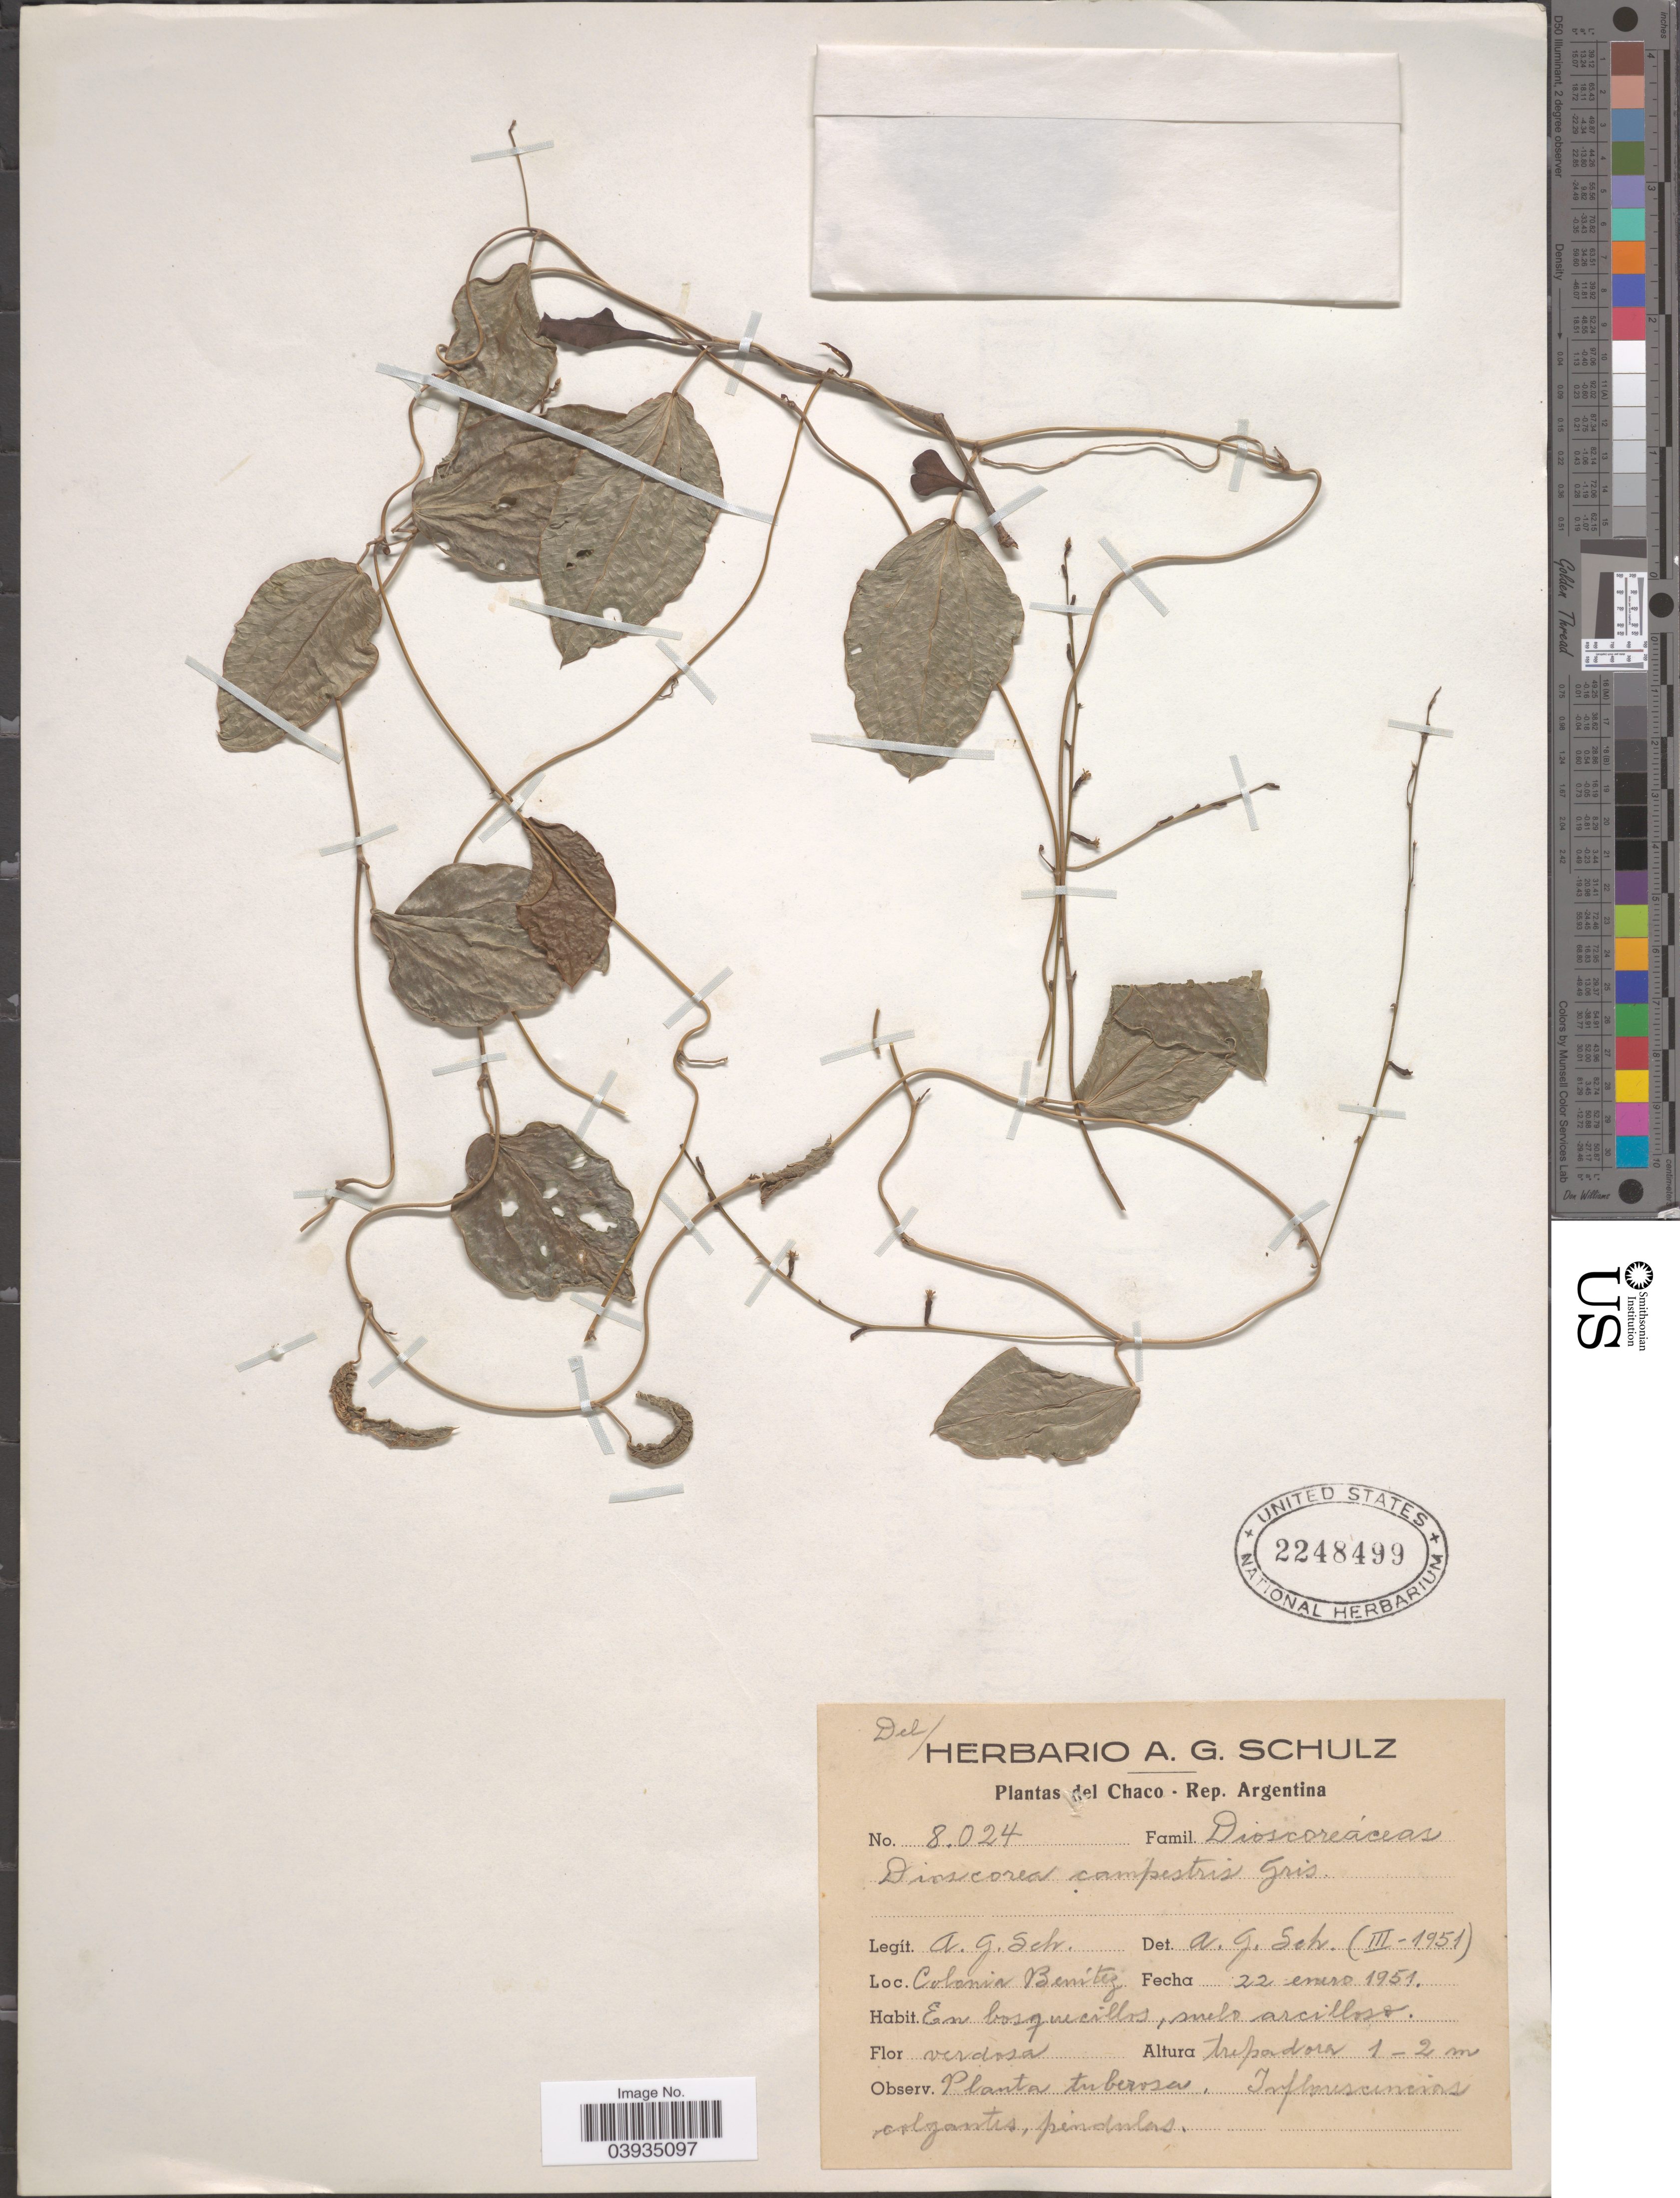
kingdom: Plantae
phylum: Tracheophyta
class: Liliopsida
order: Dioscoreales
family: Dioscoreaceae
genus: Dioscorea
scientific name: Dioscorea campestris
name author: Griseb.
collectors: A. G. Schulz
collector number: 8024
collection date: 1951-01-22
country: Argentina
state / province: Chaco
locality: Rep. Argentina. Colonia Benitez.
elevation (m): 1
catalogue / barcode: US 2248499